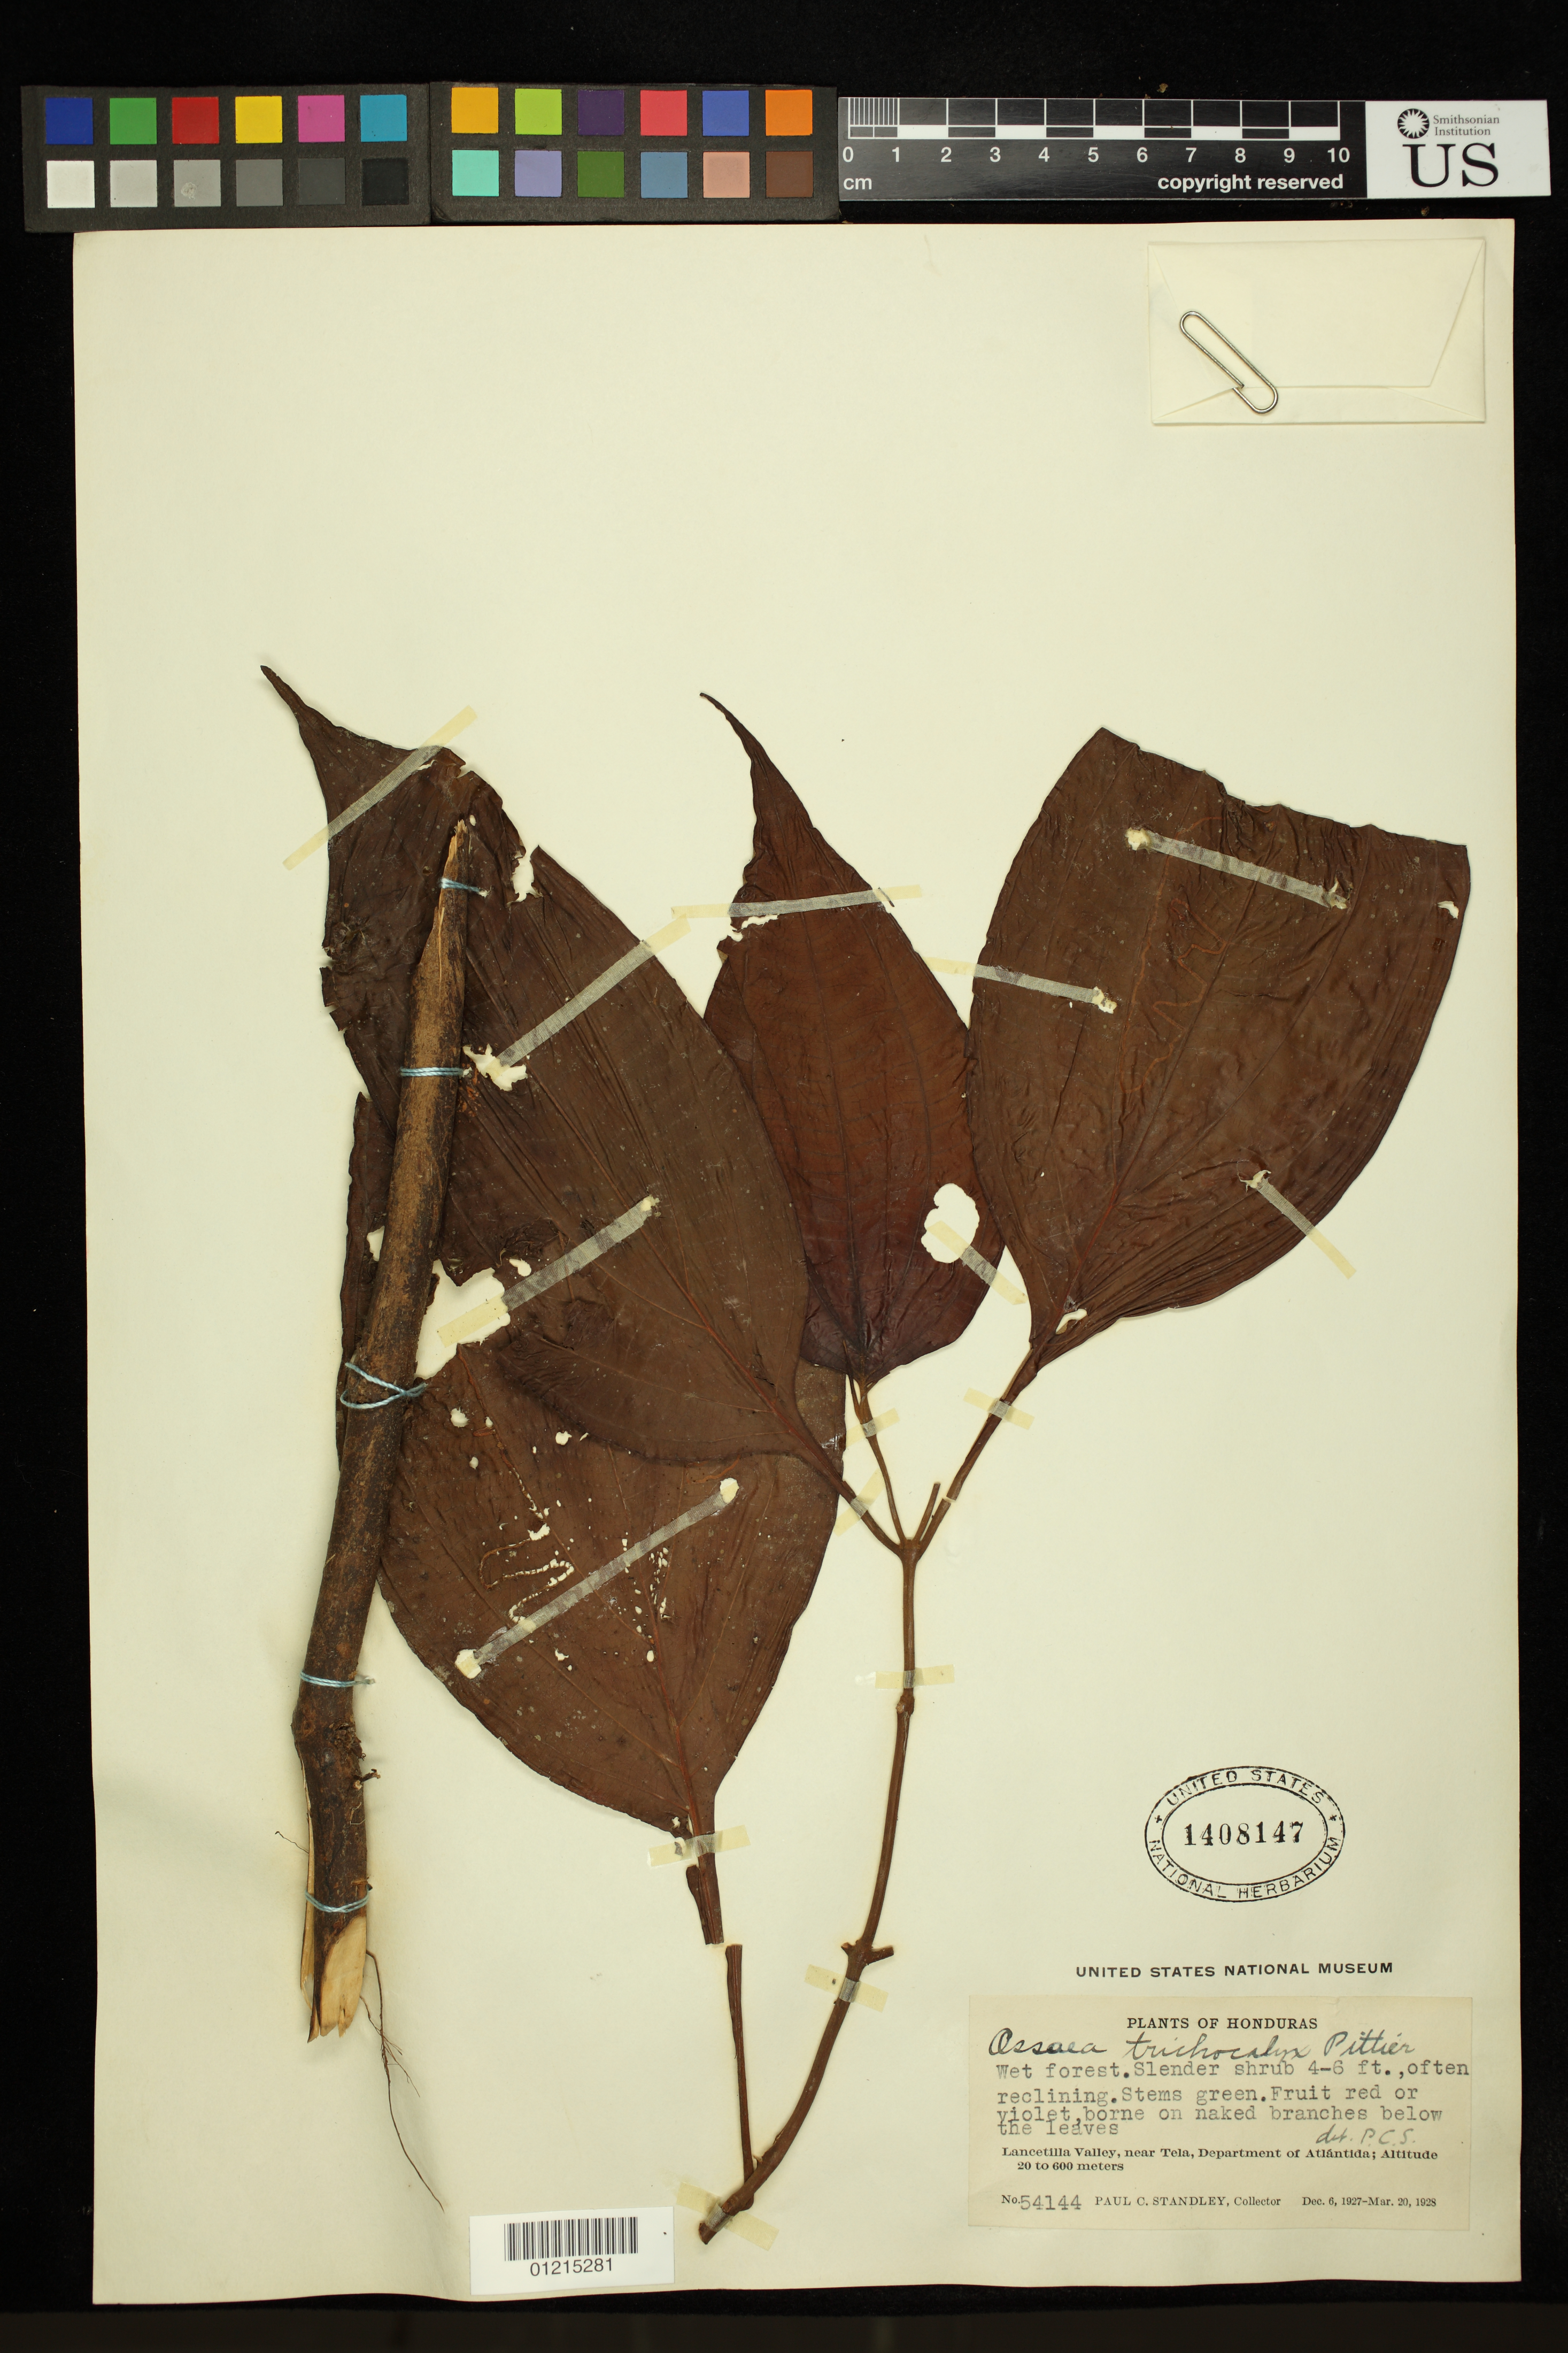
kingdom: Plantae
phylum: Tracheophyta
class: Magnoliopsida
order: Myrtales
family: Melastomataceae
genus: Clidemia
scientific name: Clidemia trichocalyx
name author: (S.F. Blake) Gleason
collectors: P. C. Standley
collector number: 54144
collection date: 1927-12-06/1928-03-20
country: Honduras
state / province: Atlántida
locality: Lancetilla Valley, near Tela.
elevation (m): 20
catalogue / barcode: US 1408147